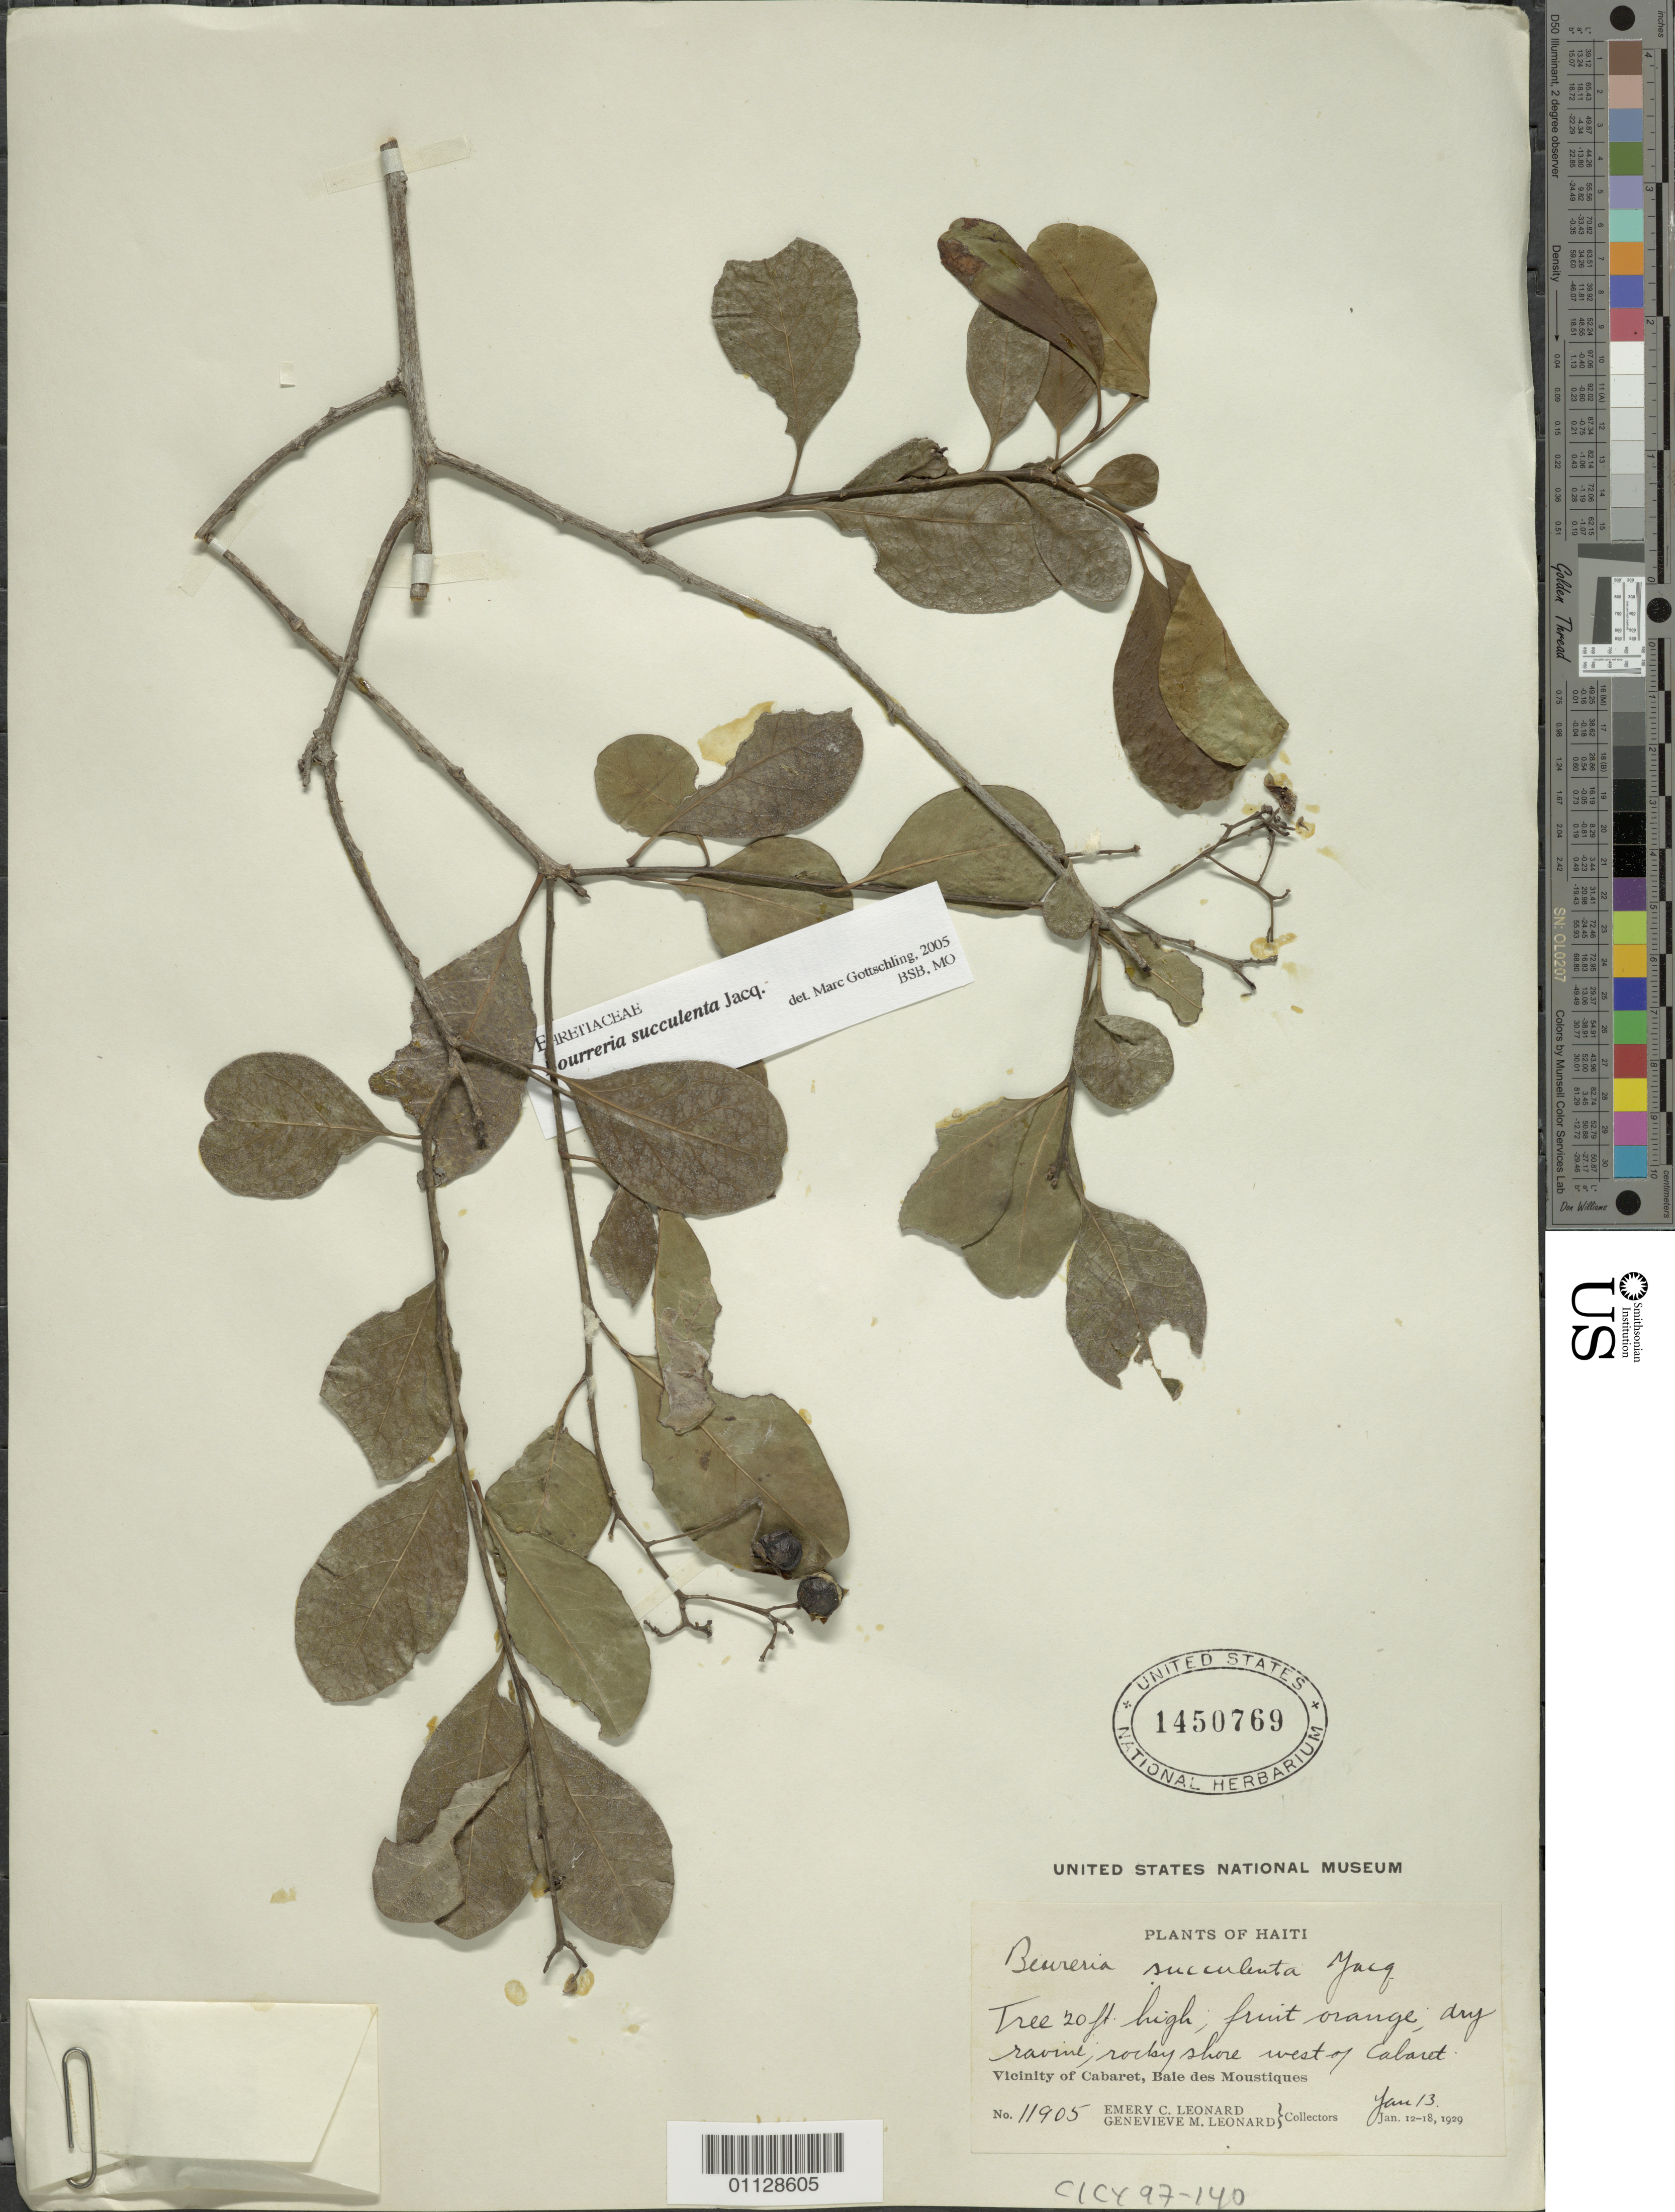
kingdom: Plantae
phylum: Tracheophyta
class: Magnoliopsida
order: Boraginales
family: Ehretiaceae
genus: Bourreria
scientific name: Bourreria succulenta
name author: Jacq.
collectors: E. C. Leonard & G. M. Leonard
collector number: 11905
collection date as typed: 13 Jan 1929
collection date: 1929-01-13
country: Haiti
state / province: Nord-Óuest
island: Hispaniola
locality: Vicinity of Cabaret, Baie des Moustiques: Dry ravine, rocky shore W of Cabaret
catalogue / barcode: US 1450769